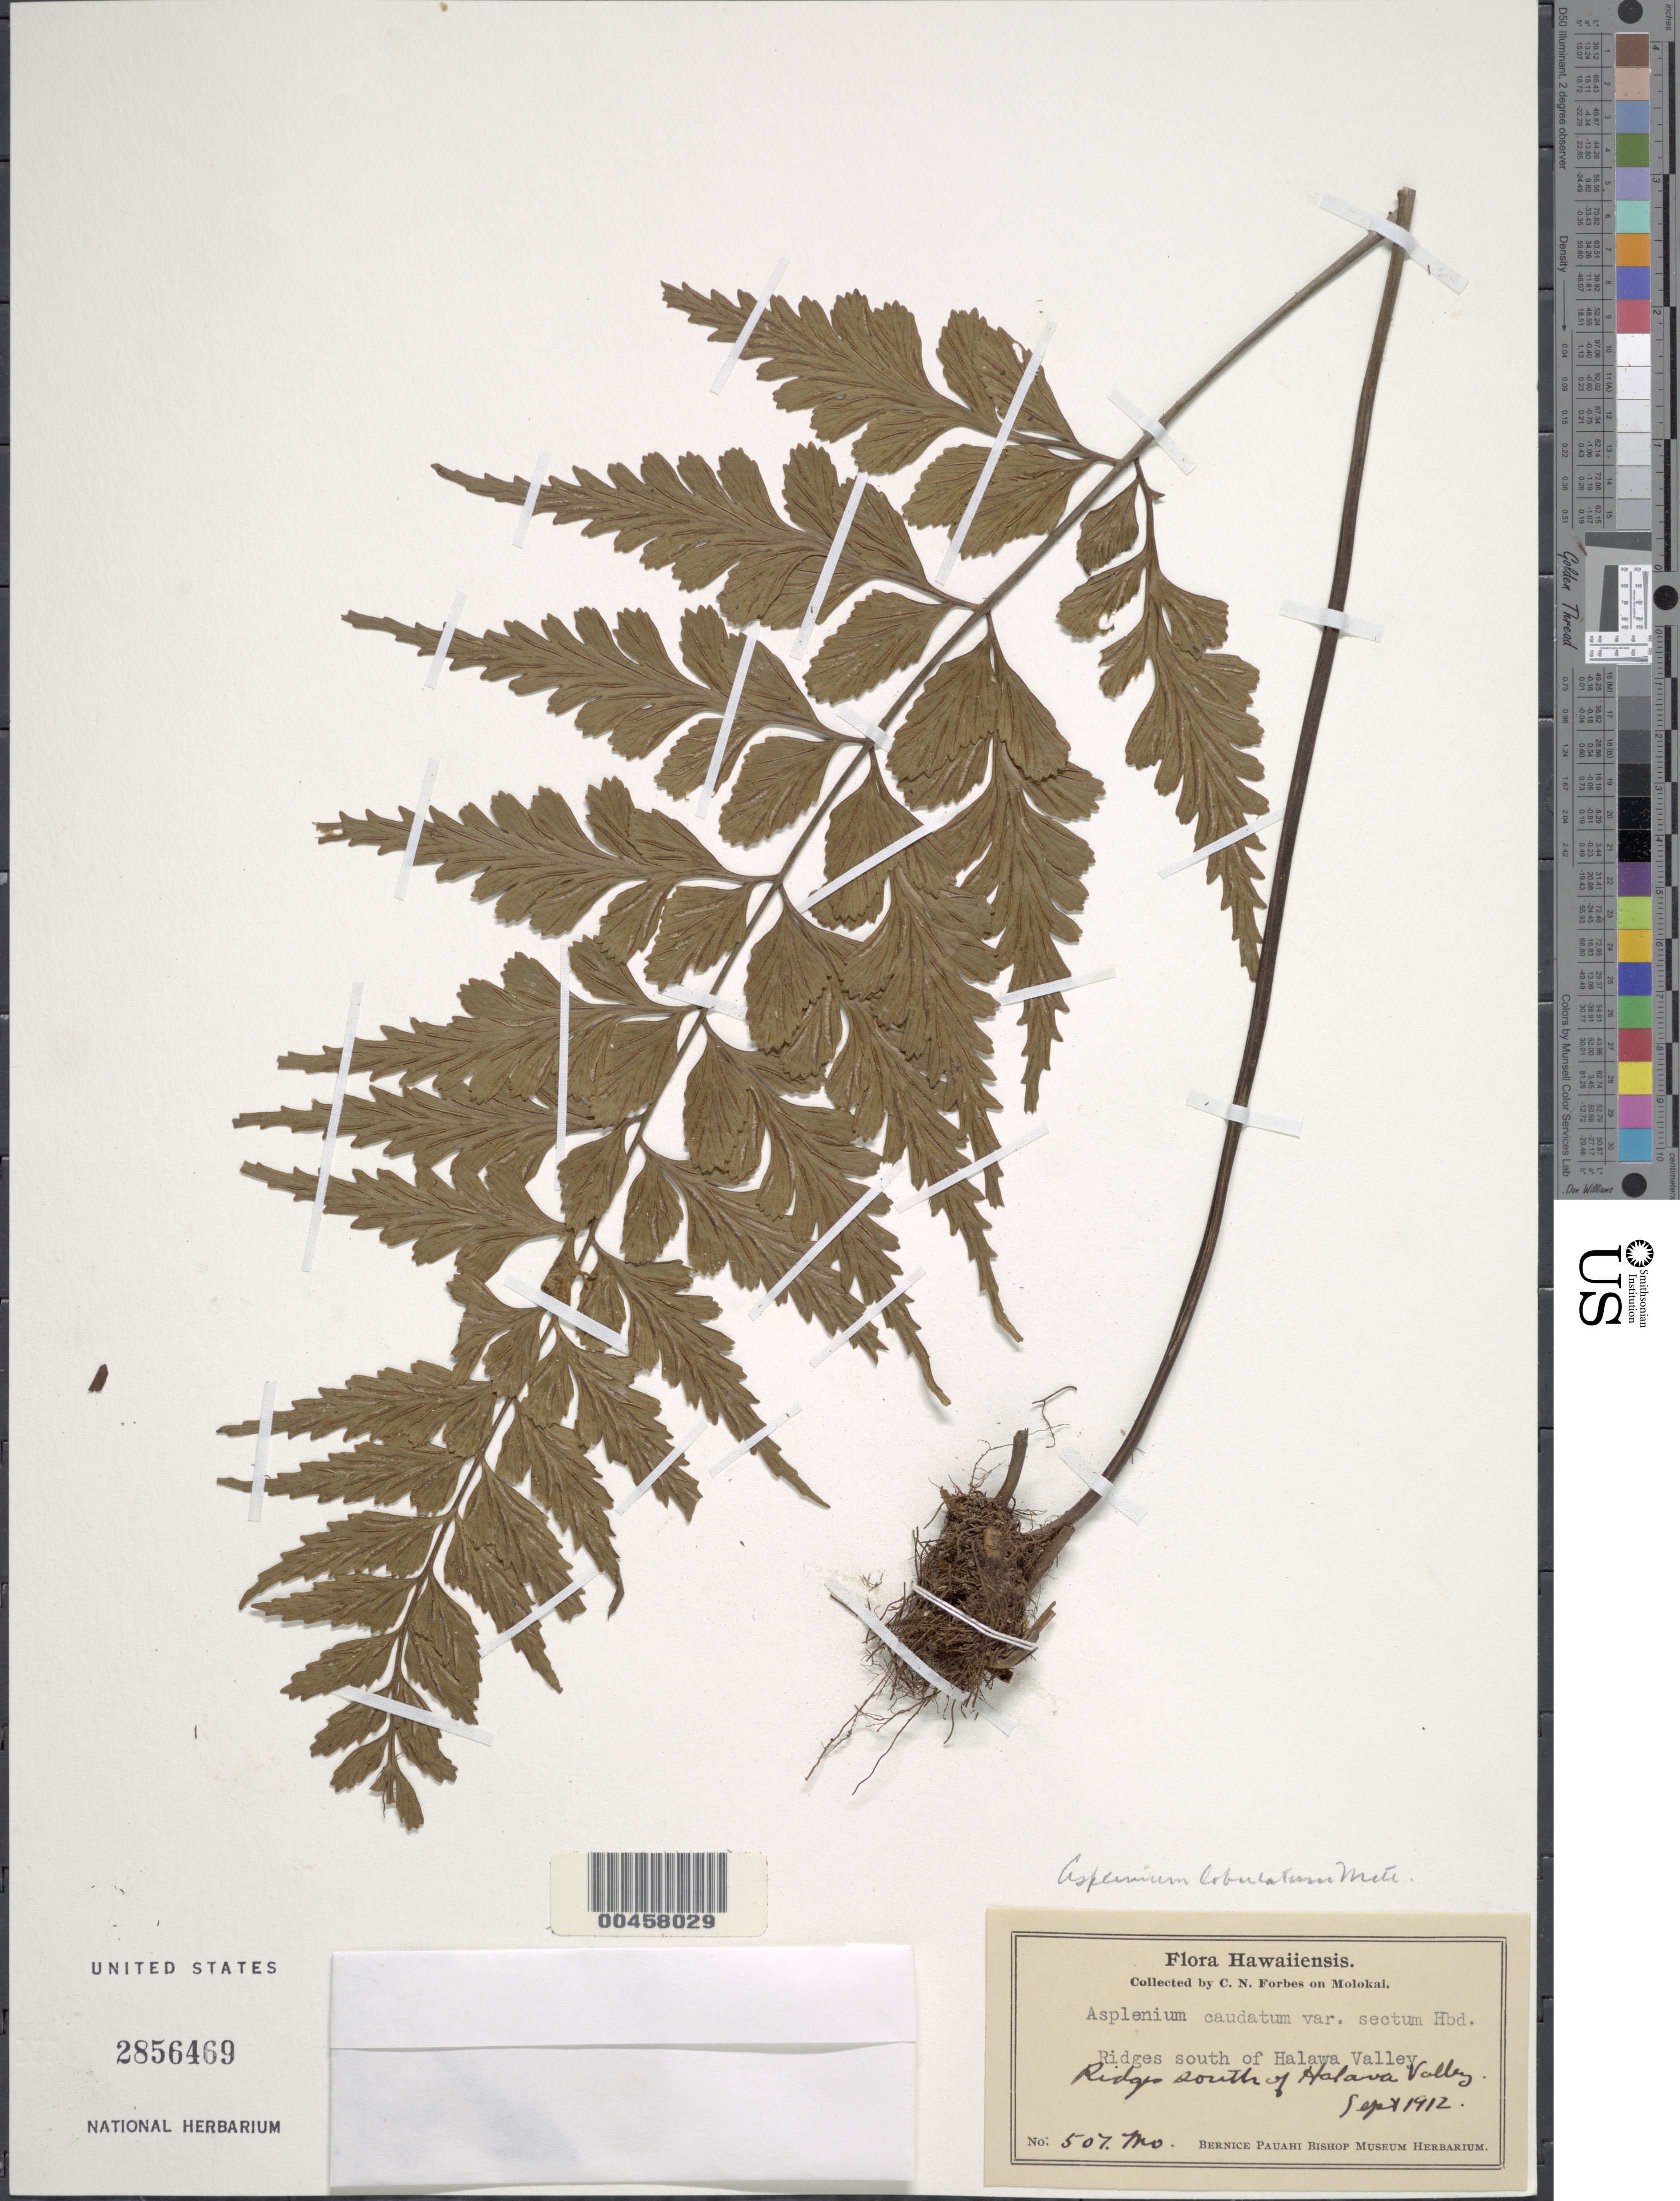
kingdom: Plantae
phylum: Tracheophyta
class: Polypodiopsida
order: Polypodiales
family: Aspleniaceae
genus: Asplenium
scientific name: Asplenium lobulatum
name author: Mett.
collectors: C. N. Forbes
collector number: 507.Mo.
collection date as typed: Sep 1912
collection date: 1912-09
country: United States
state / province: Hawaii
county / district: Maui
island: Moloka'i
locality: Ridges south of Halawa Valley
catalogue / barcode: US 2856469